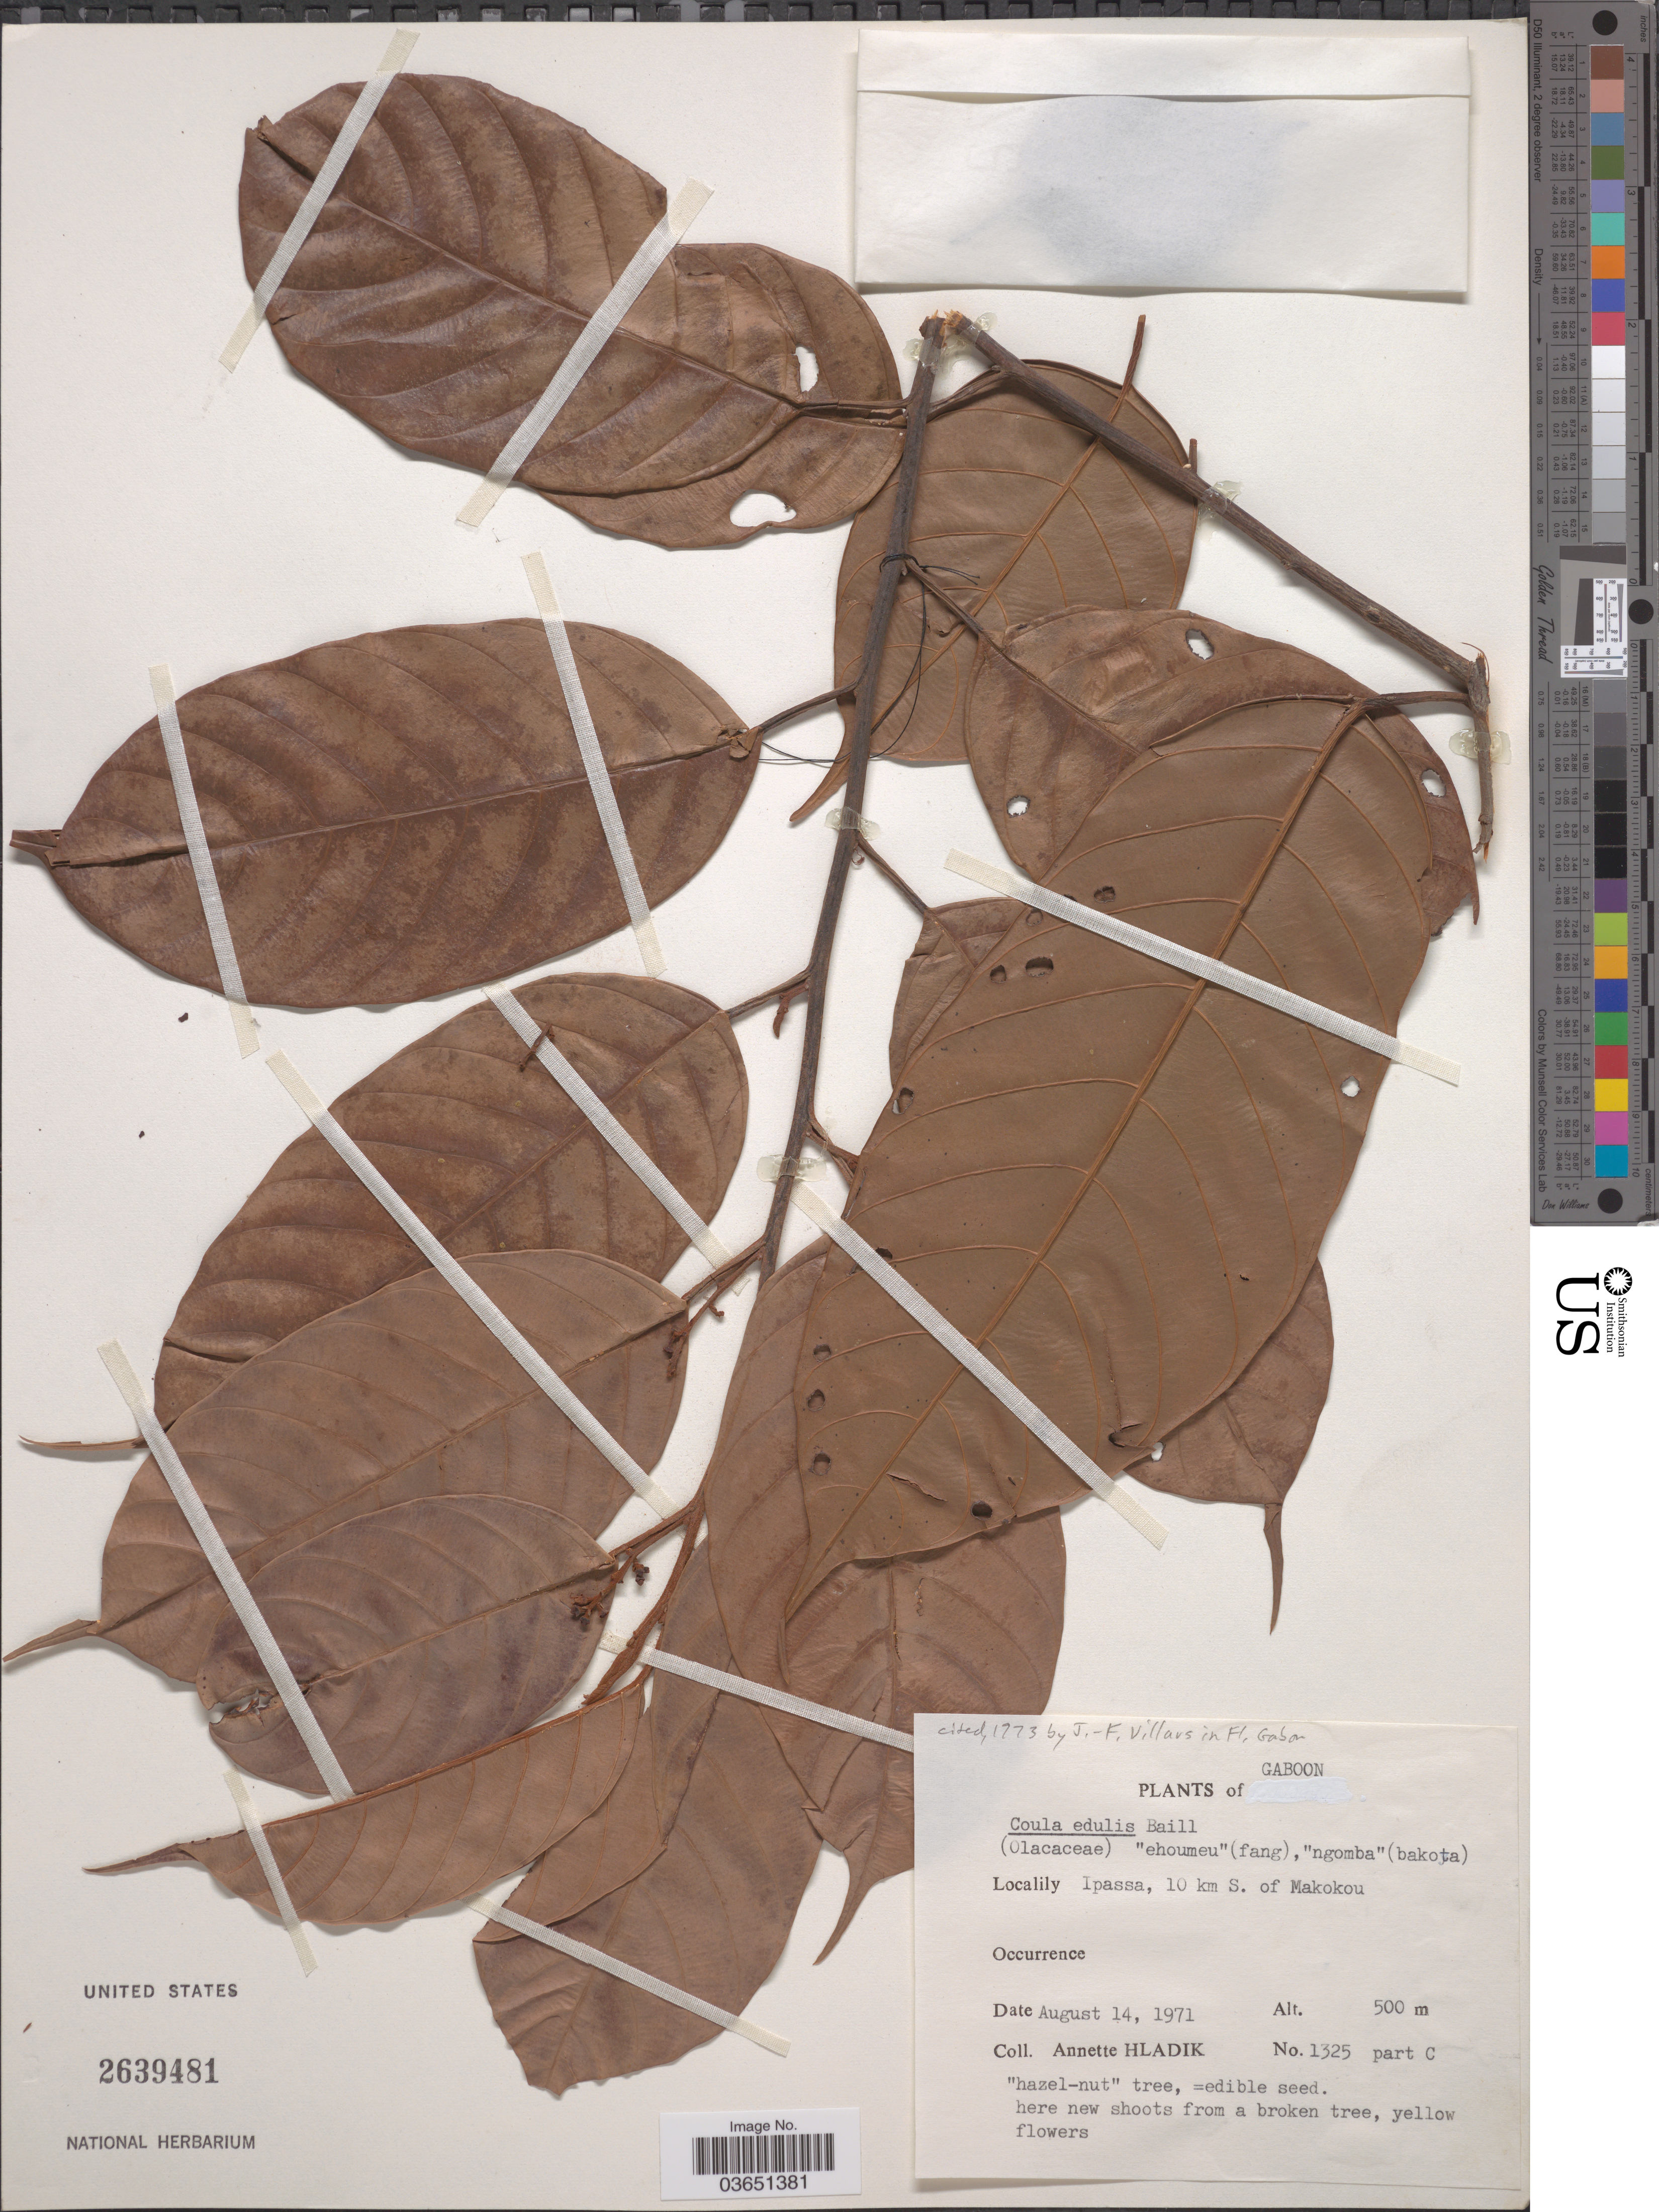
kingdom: Plantae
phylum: Tracheophyta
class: Magnoliopsida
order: Santalales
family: Coulaceae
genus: Coula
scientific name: Coula edulis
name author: Baill.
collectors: A. Hladik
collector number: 1325 part C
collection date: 1971-08-14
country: Gabon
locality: Ipassa, 10 km S. of Makokou.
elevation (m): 500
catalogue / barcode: US 2639481